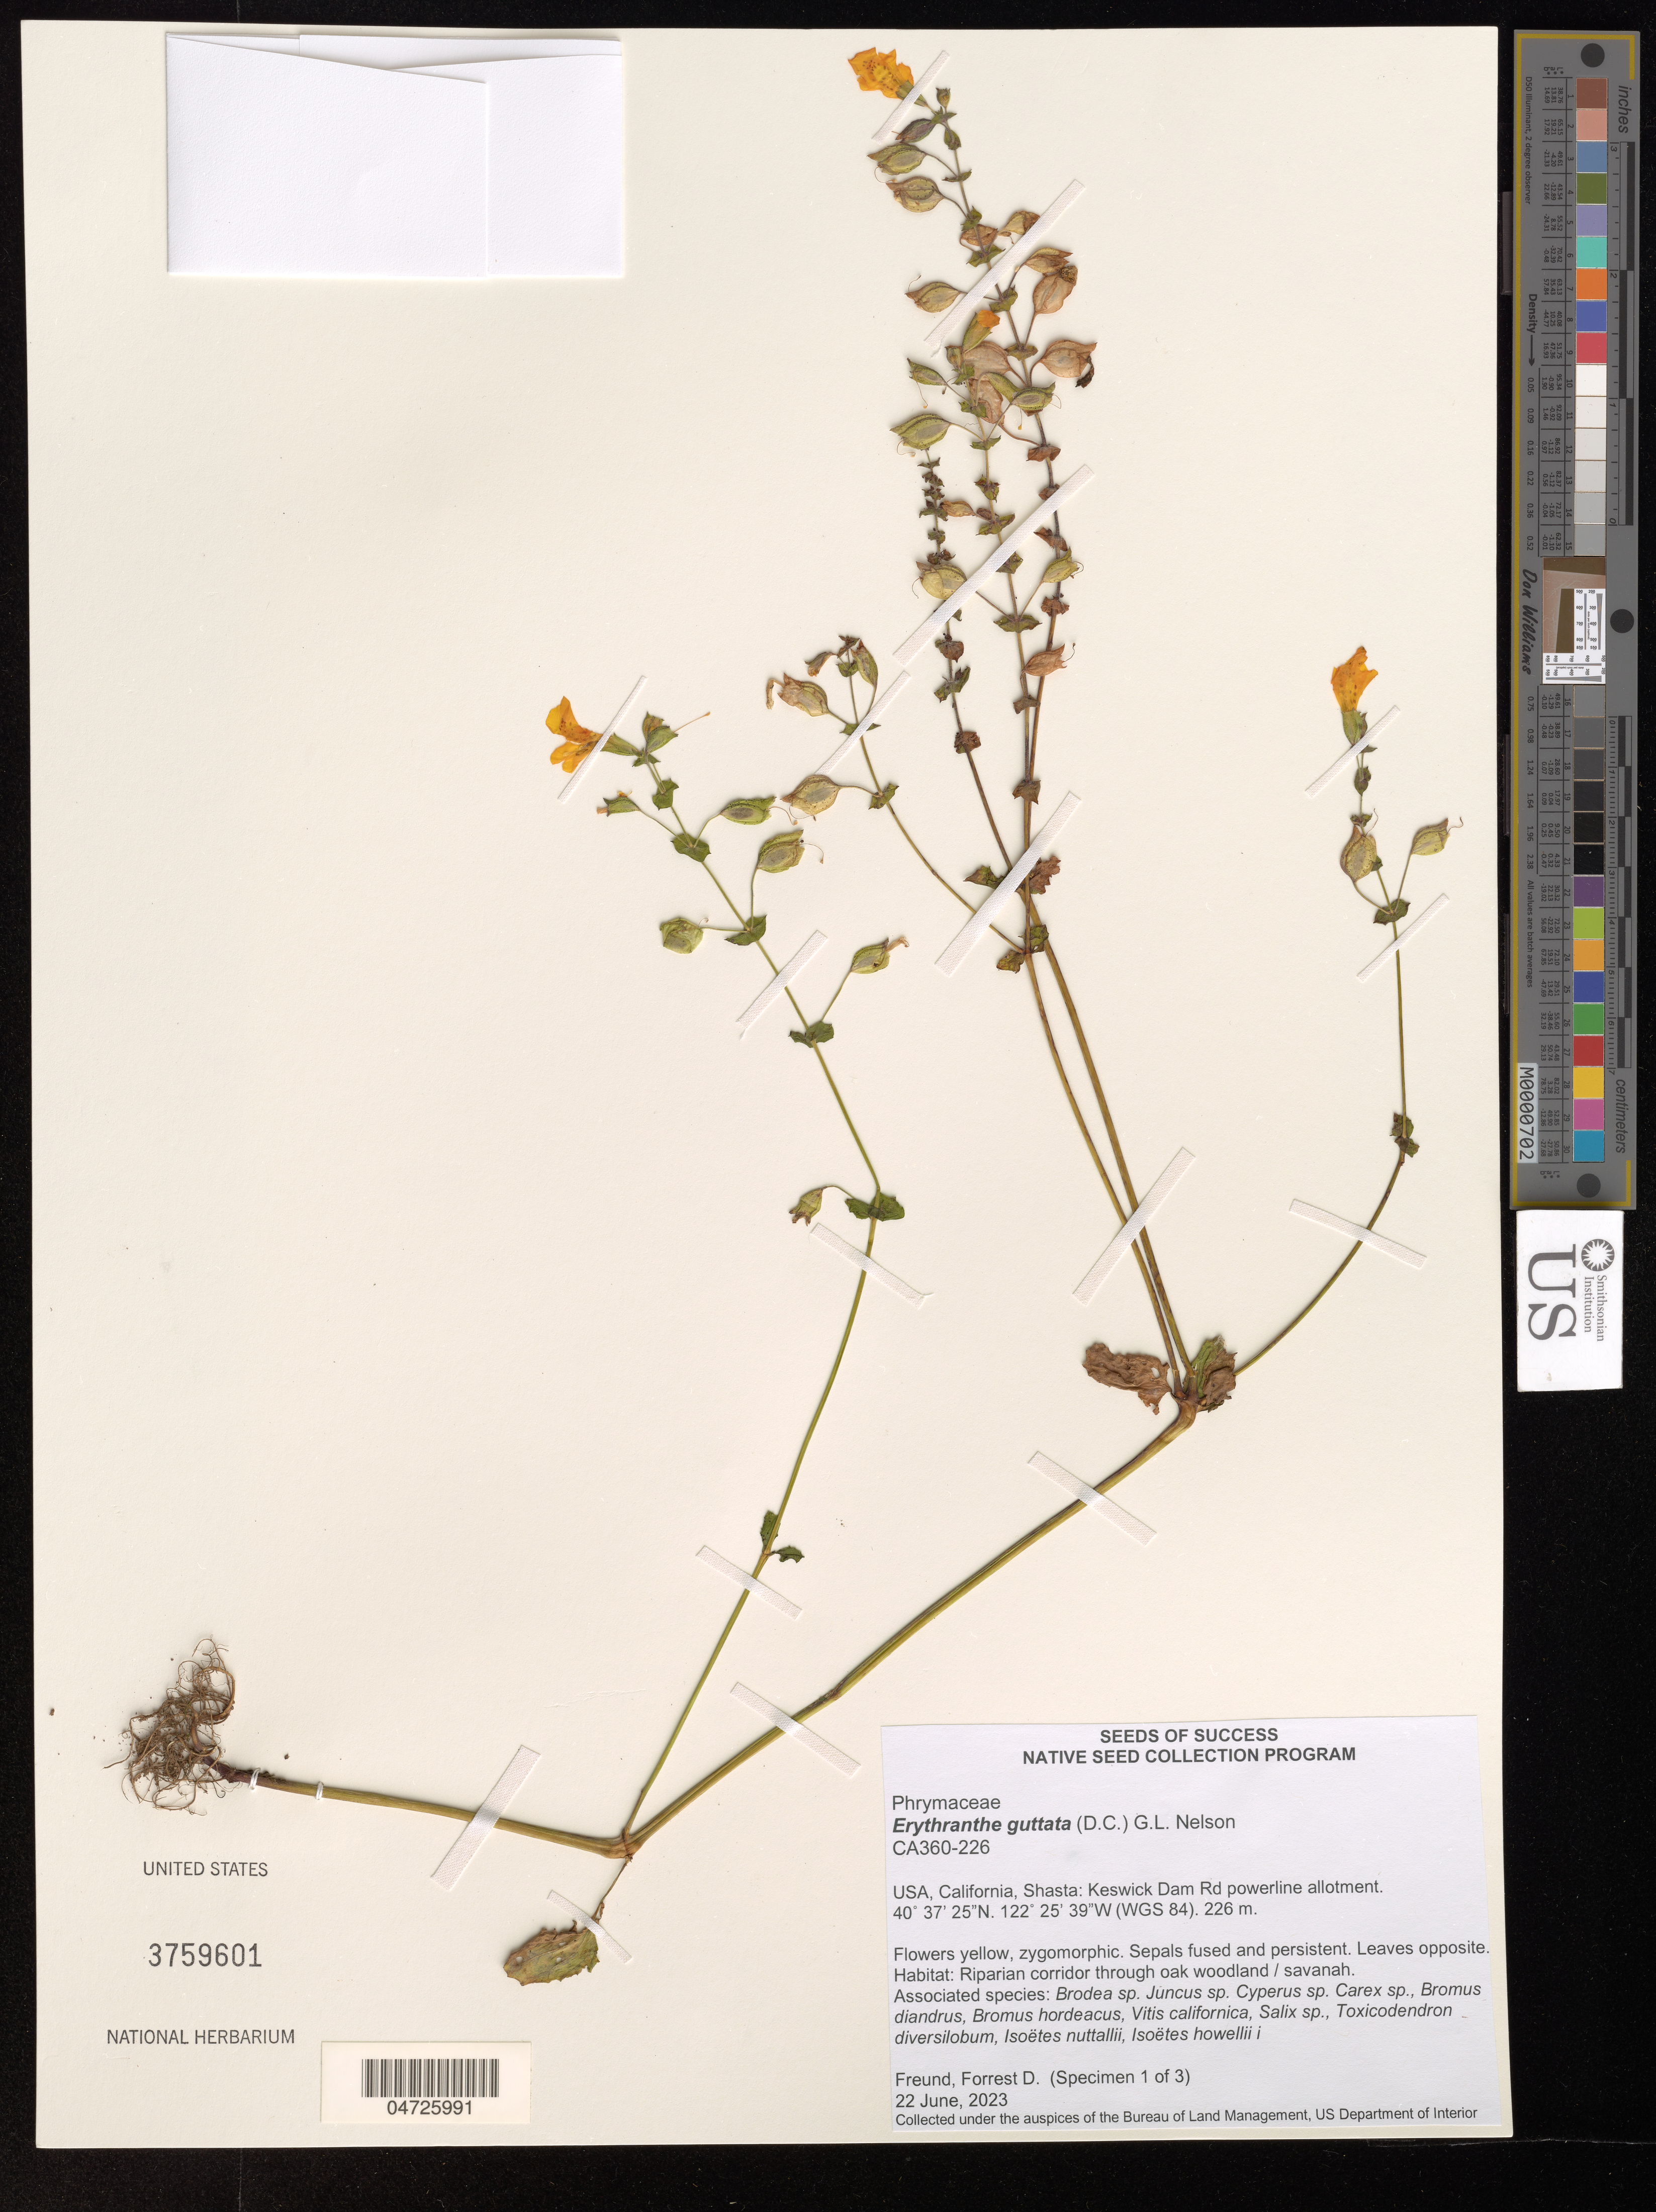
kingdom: Plantae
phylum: Tracheophyta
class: Magnoliopsida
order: Lamiales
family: Phrymaceae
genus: Erythranthe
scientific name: Erythranthe guttata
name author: (DC.) G.L. Nesom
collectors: Freund & D. Forrest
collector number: CA360-226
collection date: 2023-06-22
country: United States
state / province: California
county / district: Shasta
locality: Shasta: Keswick Dam Rd powerline allotment. (WGS84).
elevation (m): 226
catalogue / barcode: US 3759601